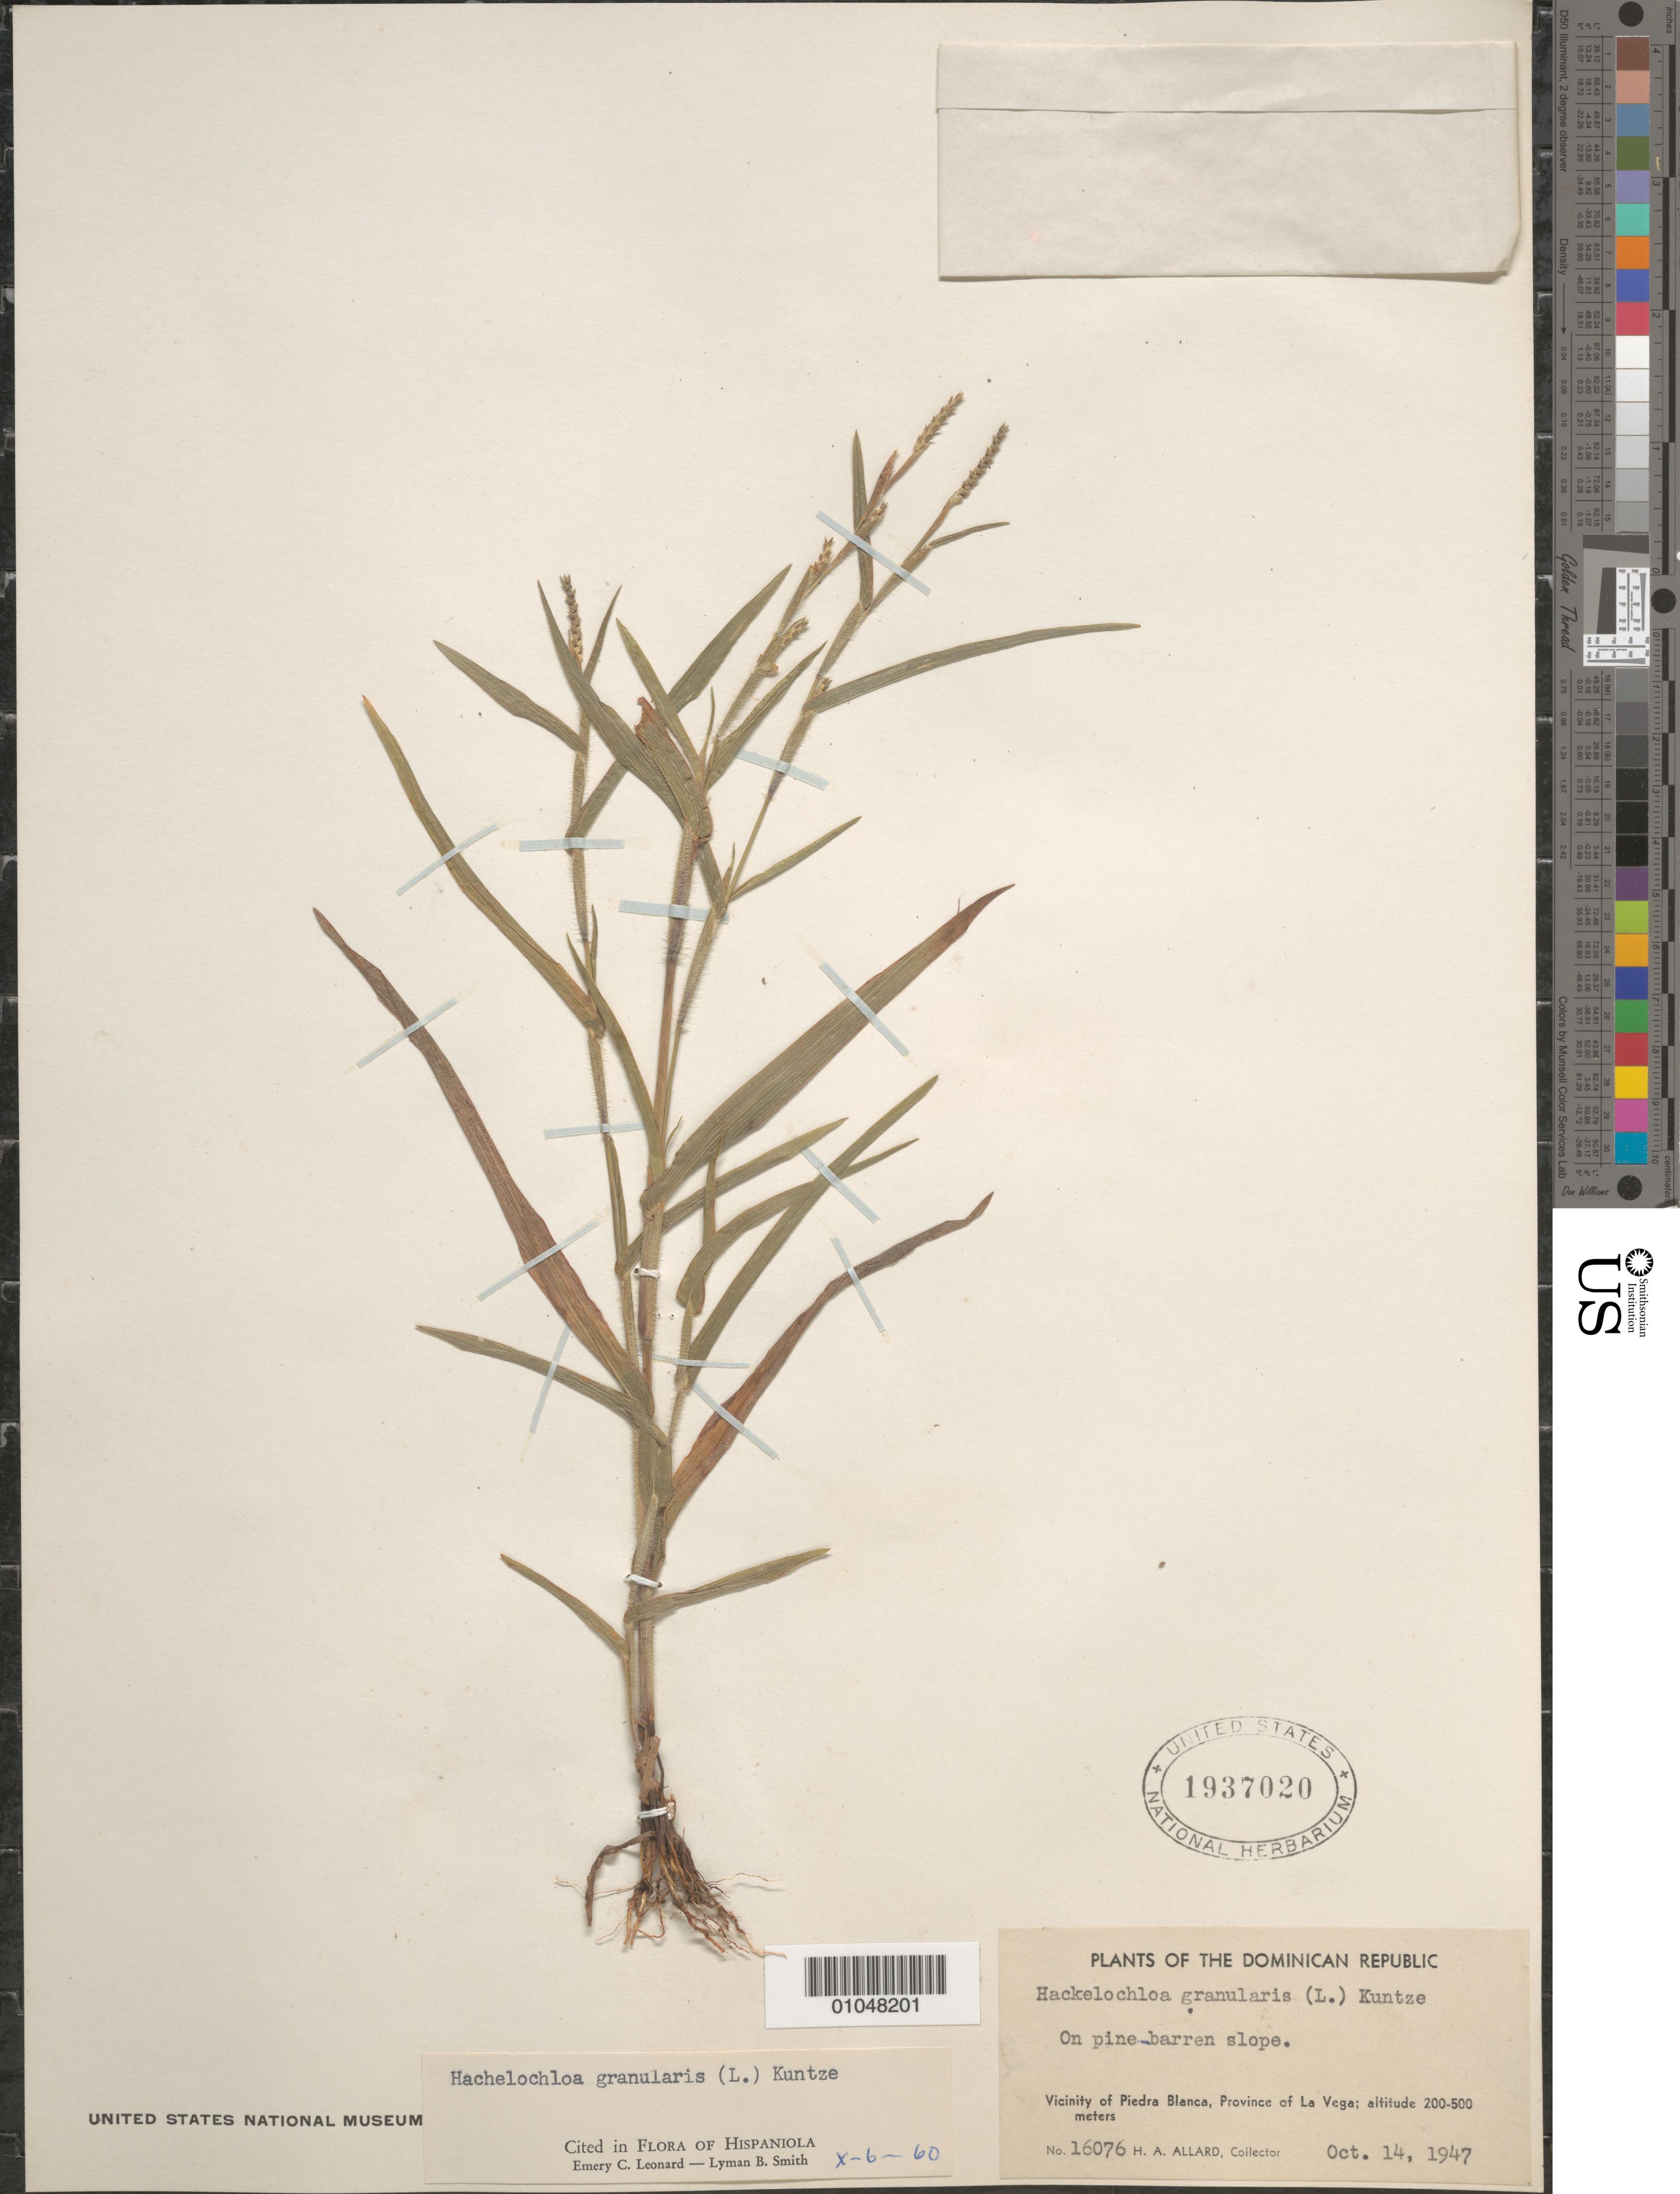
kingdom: Plantae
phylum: Tracheophyta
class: Liliopsida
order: Poales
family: Poaceae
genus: Hackelochloa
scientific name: Hackelochloa granularis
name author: (L.) Kuntze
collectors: H. A. Allard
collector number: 16076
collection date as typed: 14 Oct 1947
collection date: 1947-10-14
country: Dominican Republic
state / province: La Vega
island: Hispaniola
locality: Vic of Piedra Blanca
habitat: on pine barren slope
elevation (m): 200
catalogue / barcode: US 1937020